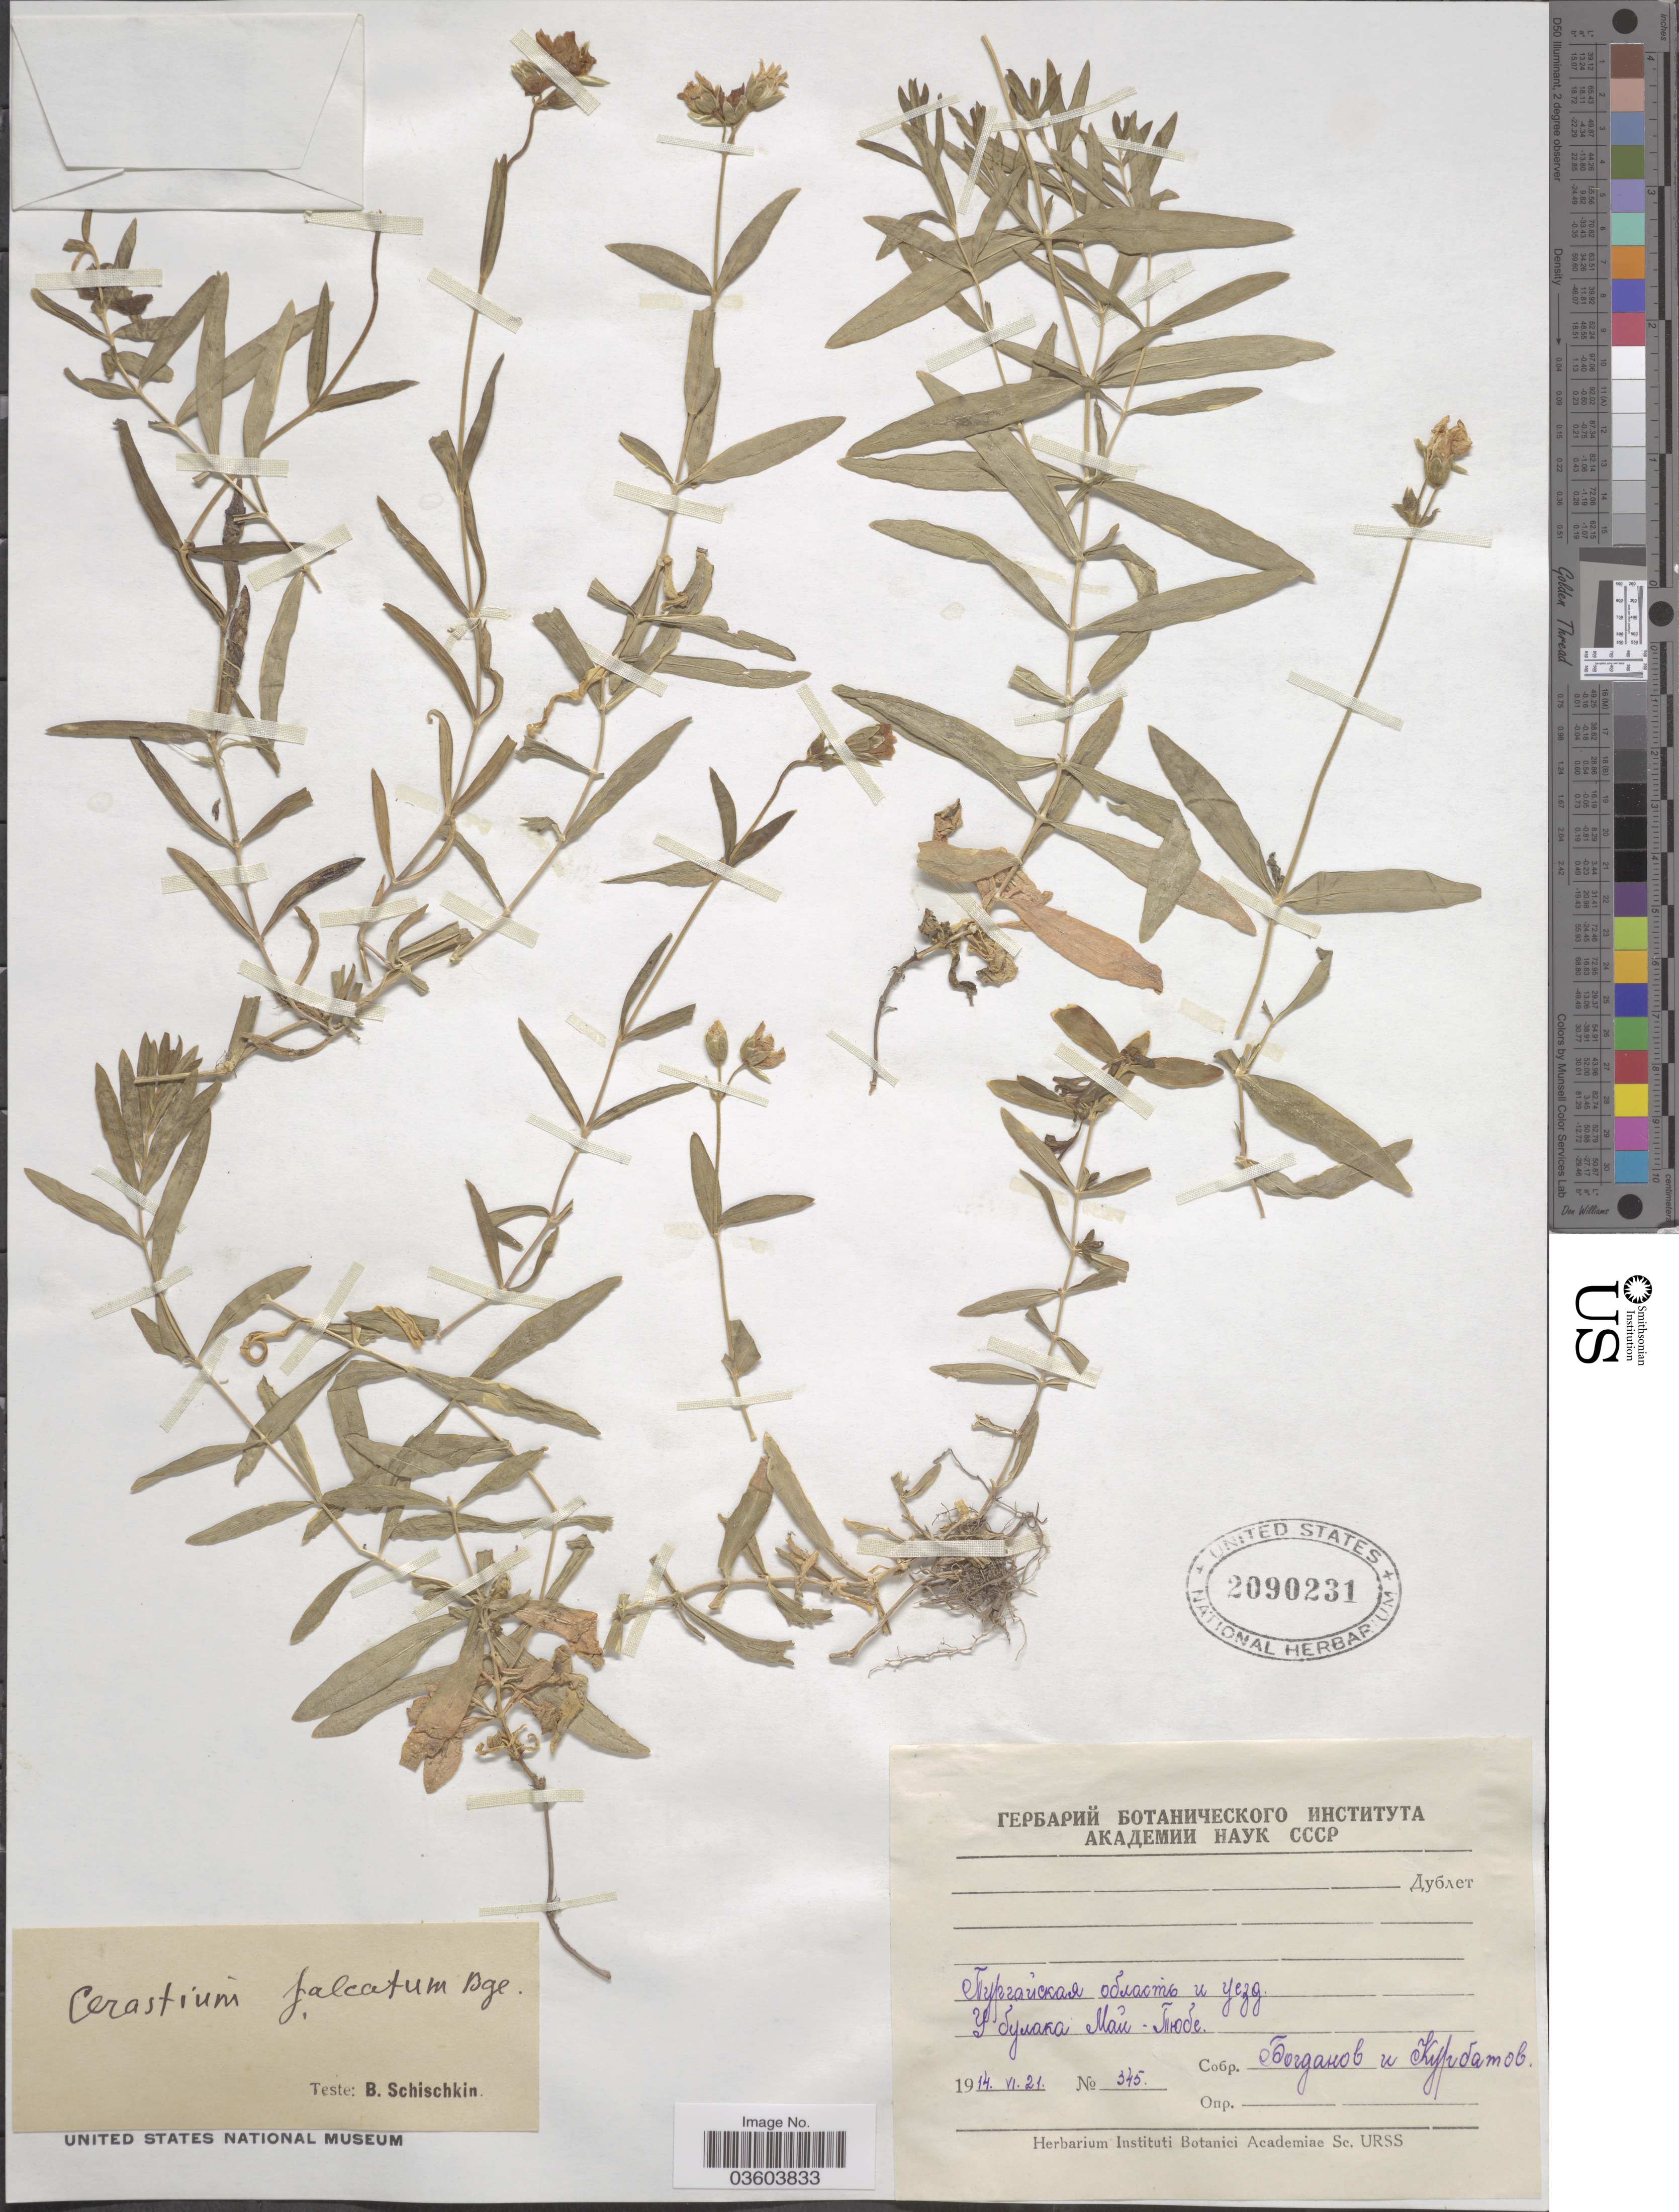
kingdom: Plantae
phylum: Tracheophyta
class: Magnoliopsida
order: Caryophyllales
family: Caryophyllaceae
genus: Cerastium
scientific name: Cerastium falcatum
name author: (Gren.) Bunge ex Fenzl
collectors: Bogdanov & Kurbatov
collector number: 345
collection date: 1914-06-21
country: Kazakhstan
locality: May-Tyube.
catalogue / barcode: US 2090231